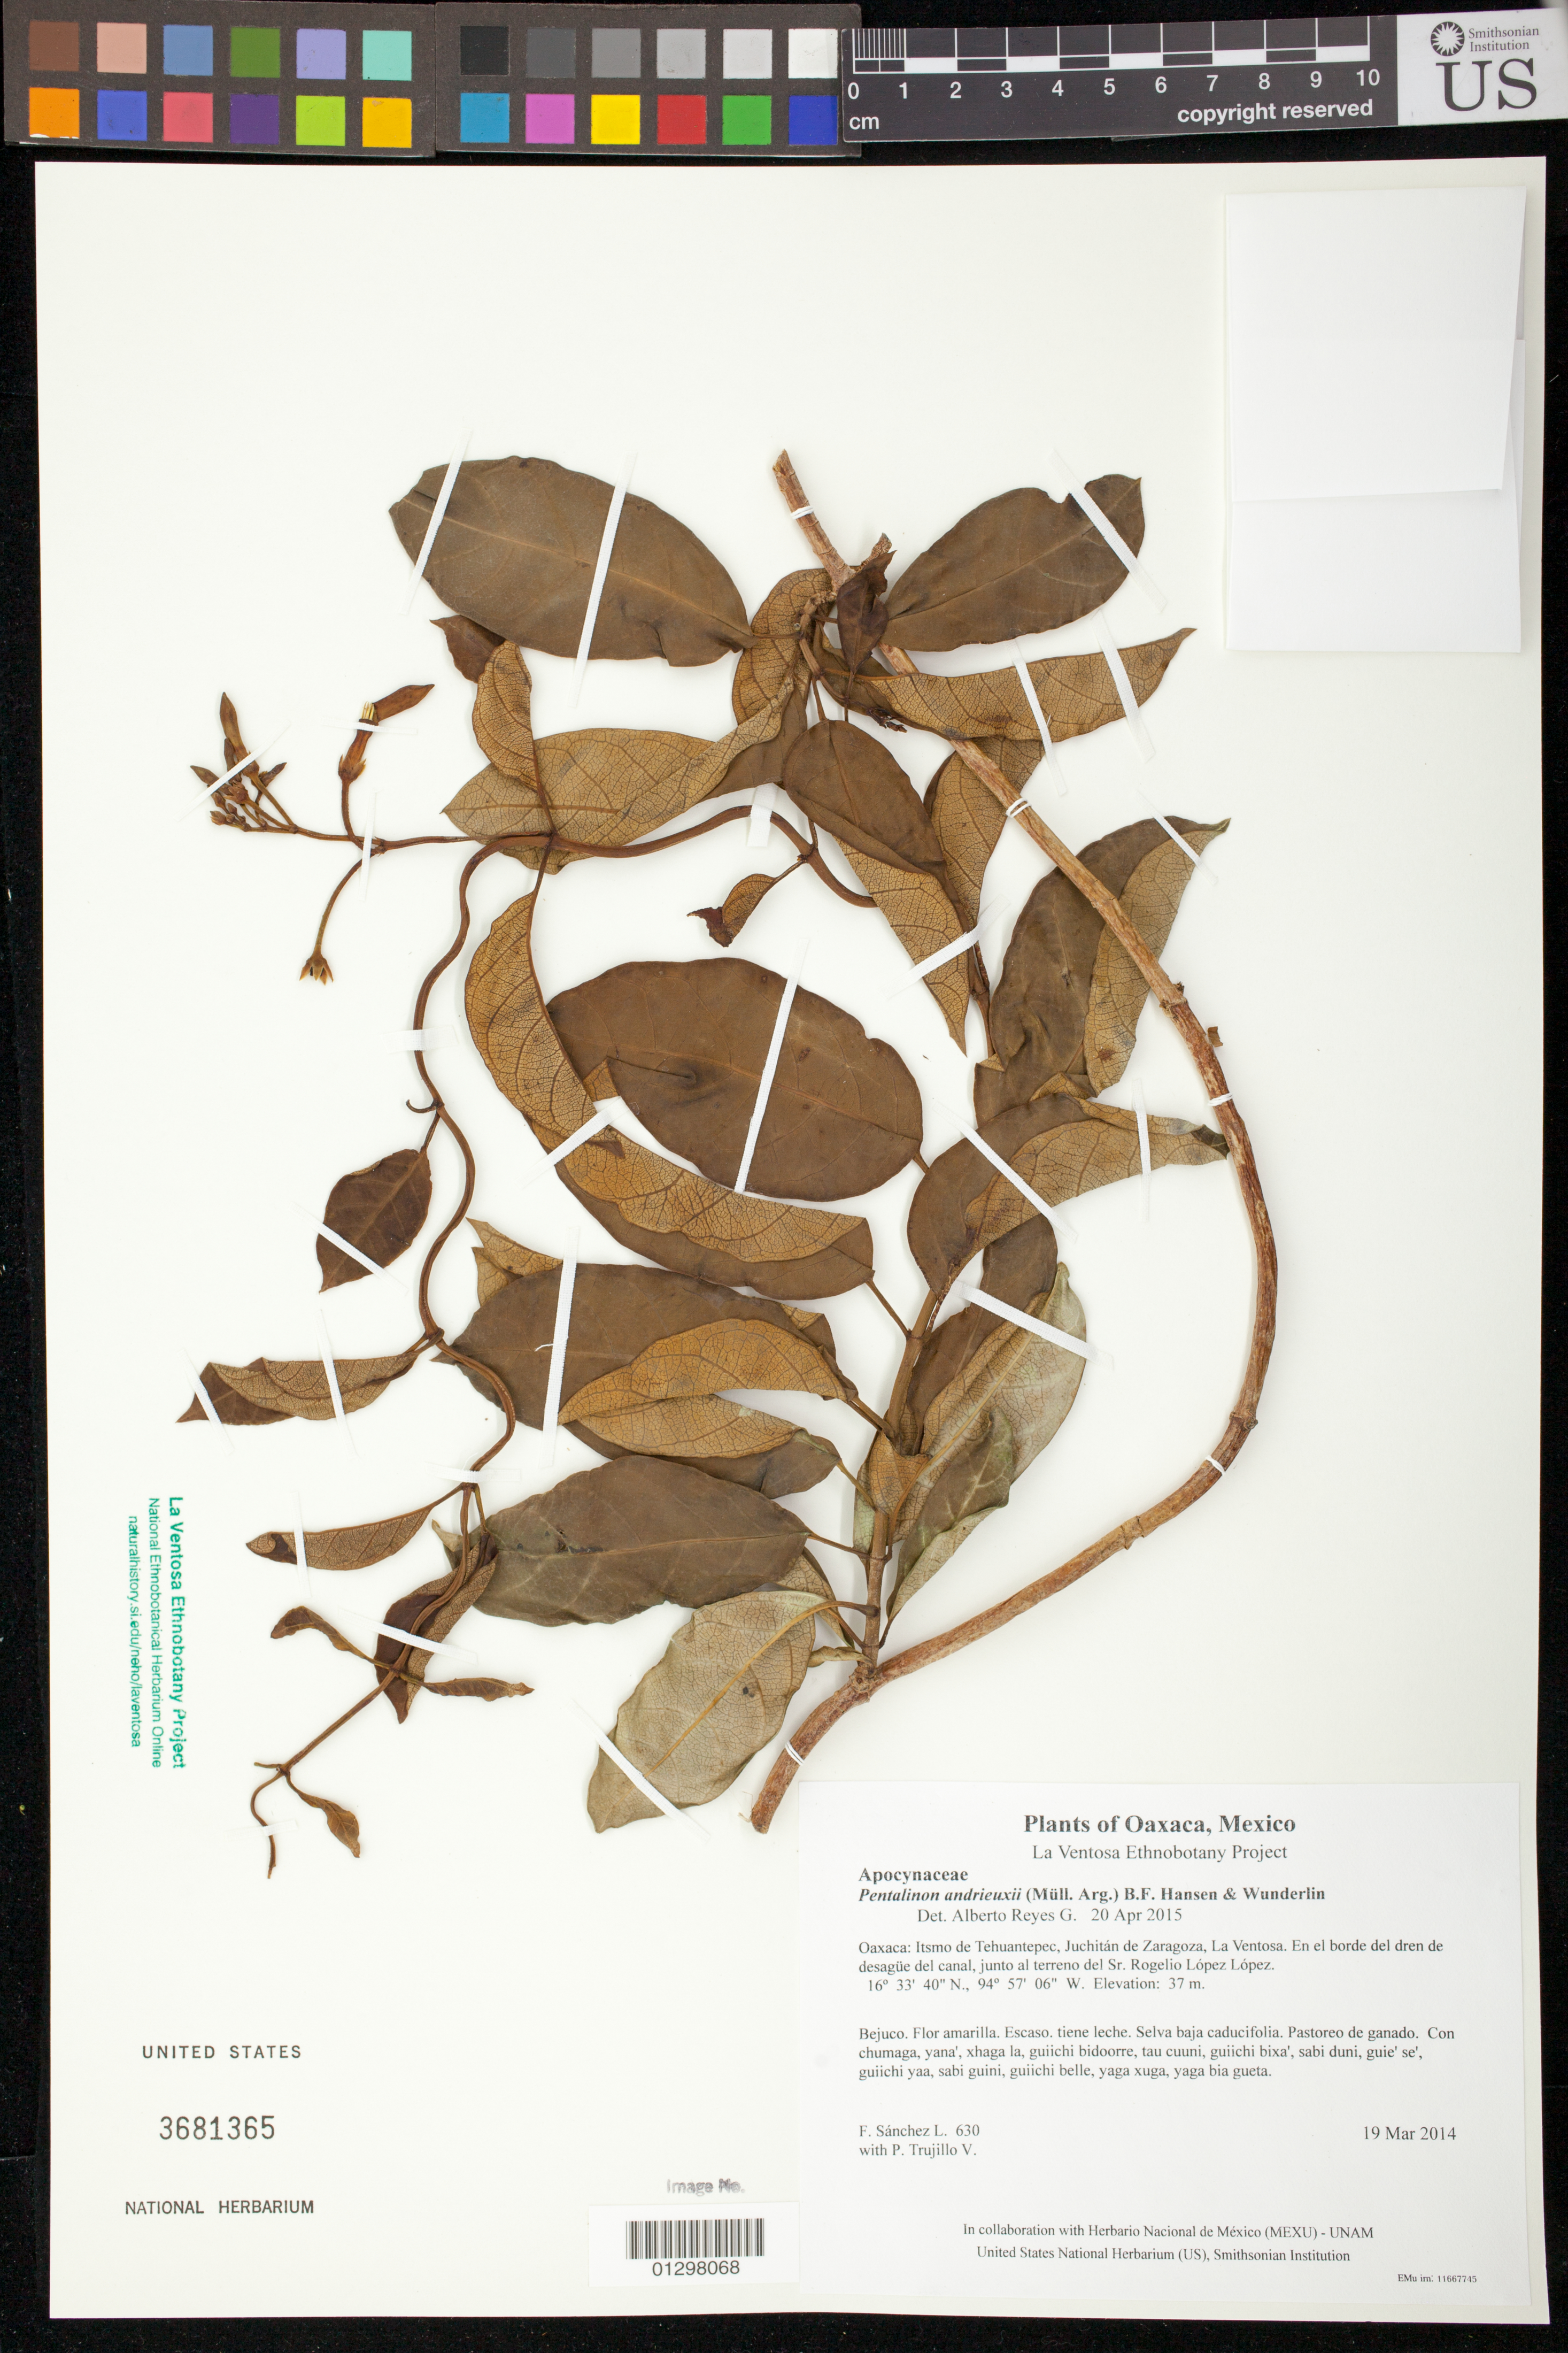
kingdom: Plantae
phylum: Tracheophyta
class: Magnoliopsida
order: Gentianales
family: Apocynaceae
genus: Urechites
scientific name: Urechites andrieuxii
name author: Müll. Arg.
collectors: F. Sánchez L. & P. Trujillo V.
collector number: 630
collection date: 2014-03-19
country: Mexico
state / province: Oaxaca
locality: Itsmo de Tehuantepec, Juchitán de Zaragoza, La Ventosa. En el borde del dren de desagüe del canal, junto al terreno del Sr. Rogelio López López.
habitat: Selva baja caducifolia. Pastoreo de ganado.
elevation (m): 37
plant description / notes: JEBOT, MEXU, SERO, US; Luba'. Guie' naguchi. Huaxie'.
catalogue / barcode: US 3681365